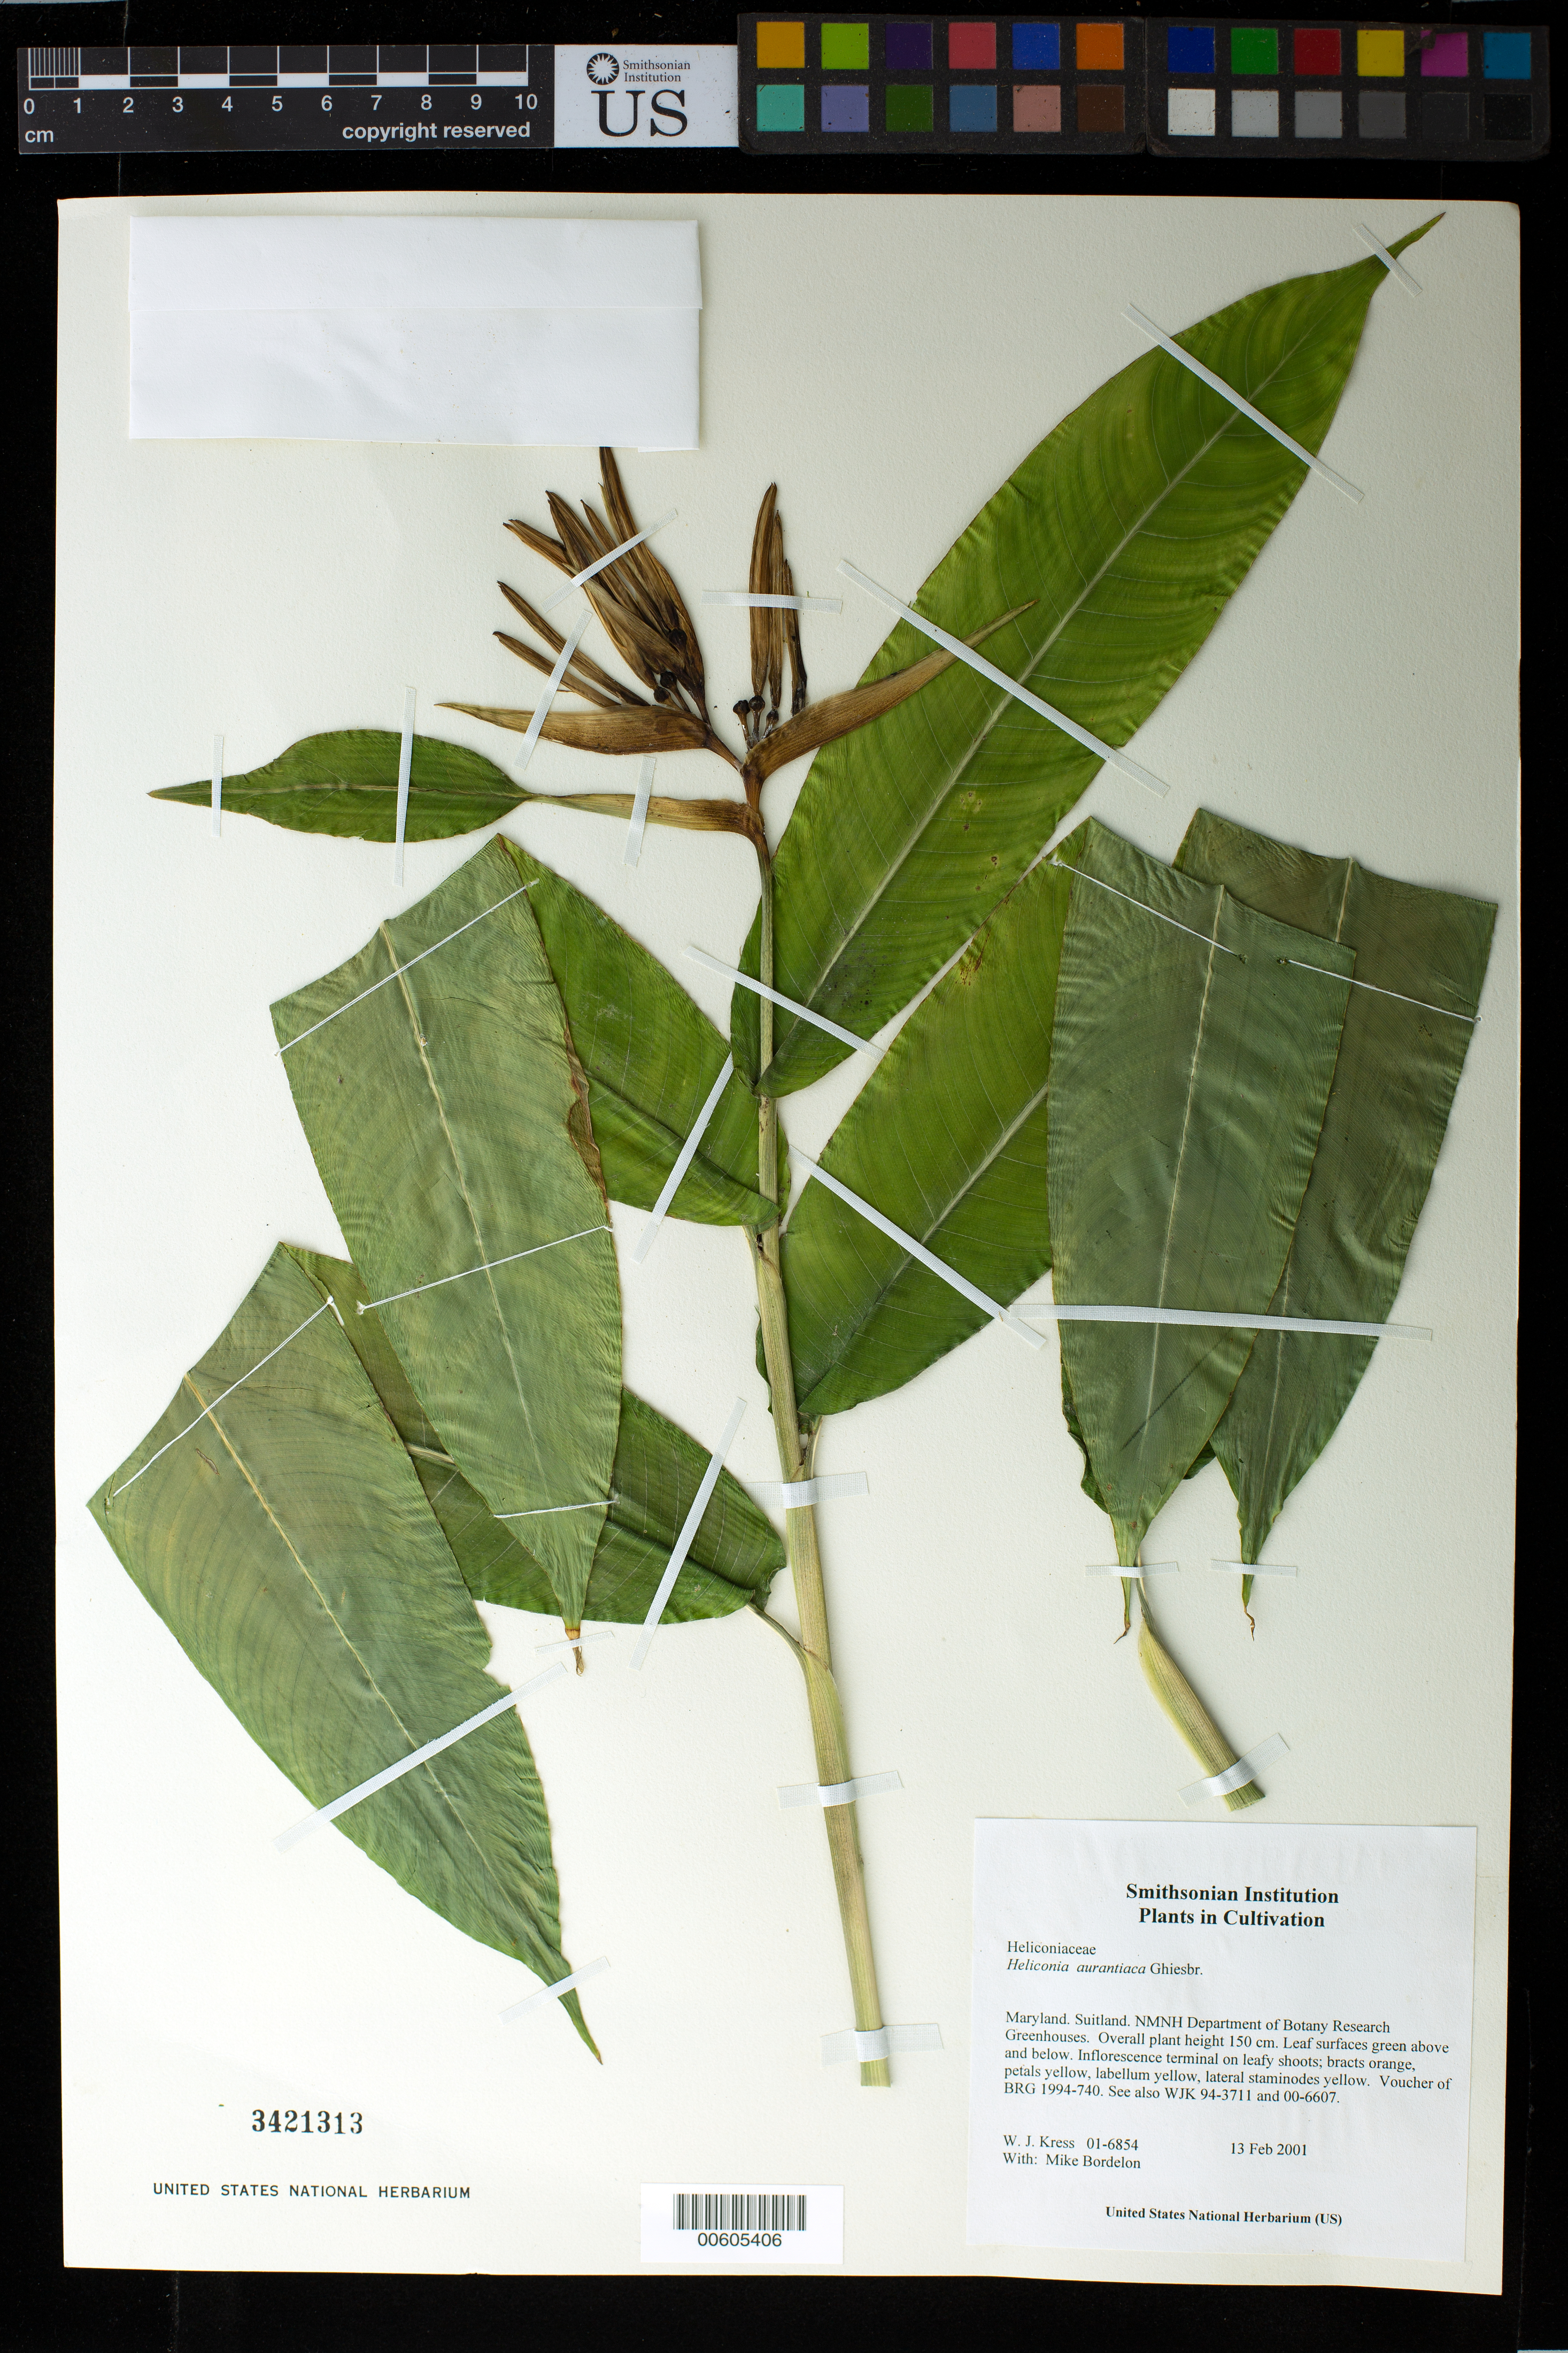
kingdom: Plantae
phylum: Tracheophyta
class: Liliopsida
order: Zingiberales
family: Heliconiaceae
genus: Heliconia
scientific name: Heliconia aurantiaca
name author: Ghiesbr. ex Lem.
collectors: W. J. Kress & M. Bordelon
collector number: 01-6854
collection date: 2001-02-13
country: United States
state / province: Maryland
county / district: Prince George's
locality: NMNH Botany Research Greenhouses. Suitland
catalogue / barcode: US 3421313